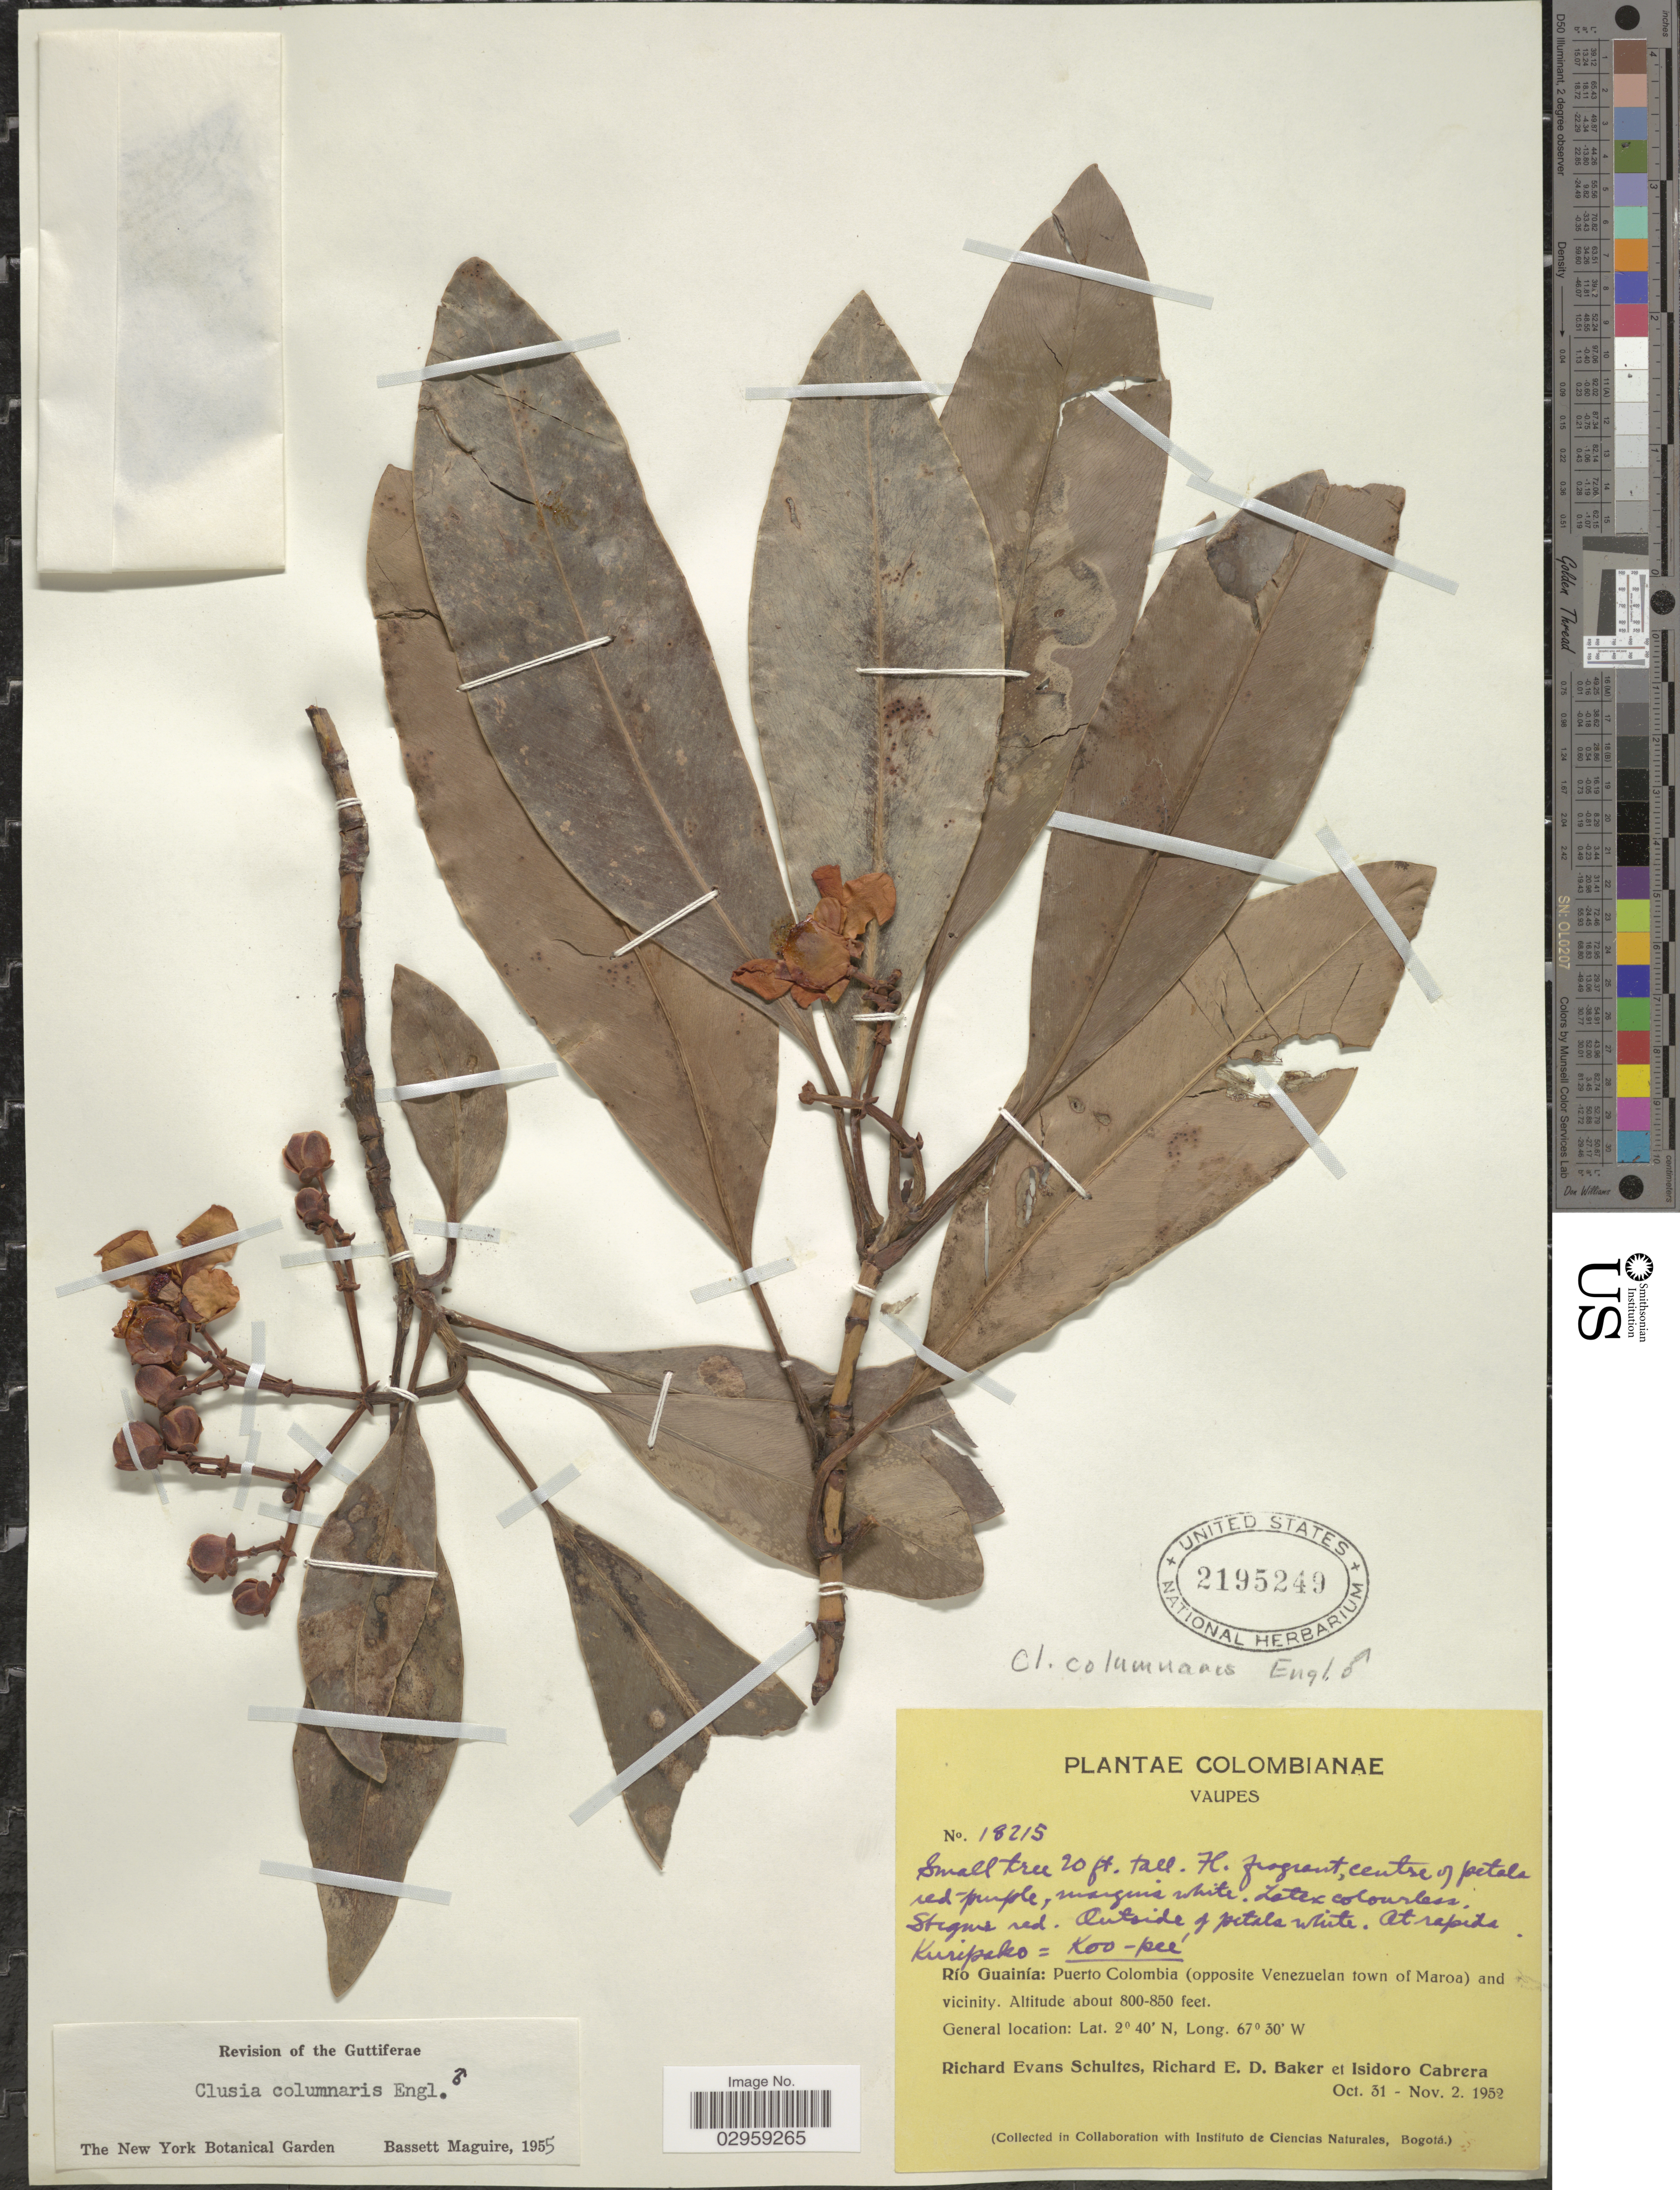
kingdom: Plantae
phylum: Tracheophyta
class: Magnoliopsida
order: Malpighiales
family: Clusiaceae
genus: Clusia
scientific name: Clusia columnaris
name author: Engl.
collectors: R. E. Schultes, R. E. D. Baker & I. Cabrera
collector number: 18215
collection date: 1952-10-31/1952-11-02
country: Colombia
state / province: Vaupés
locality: Río Guainía: Puerto Colombia (opposite Venezuelan town of Maroa) and vicinity.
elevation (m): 244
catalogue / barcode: US 2195249